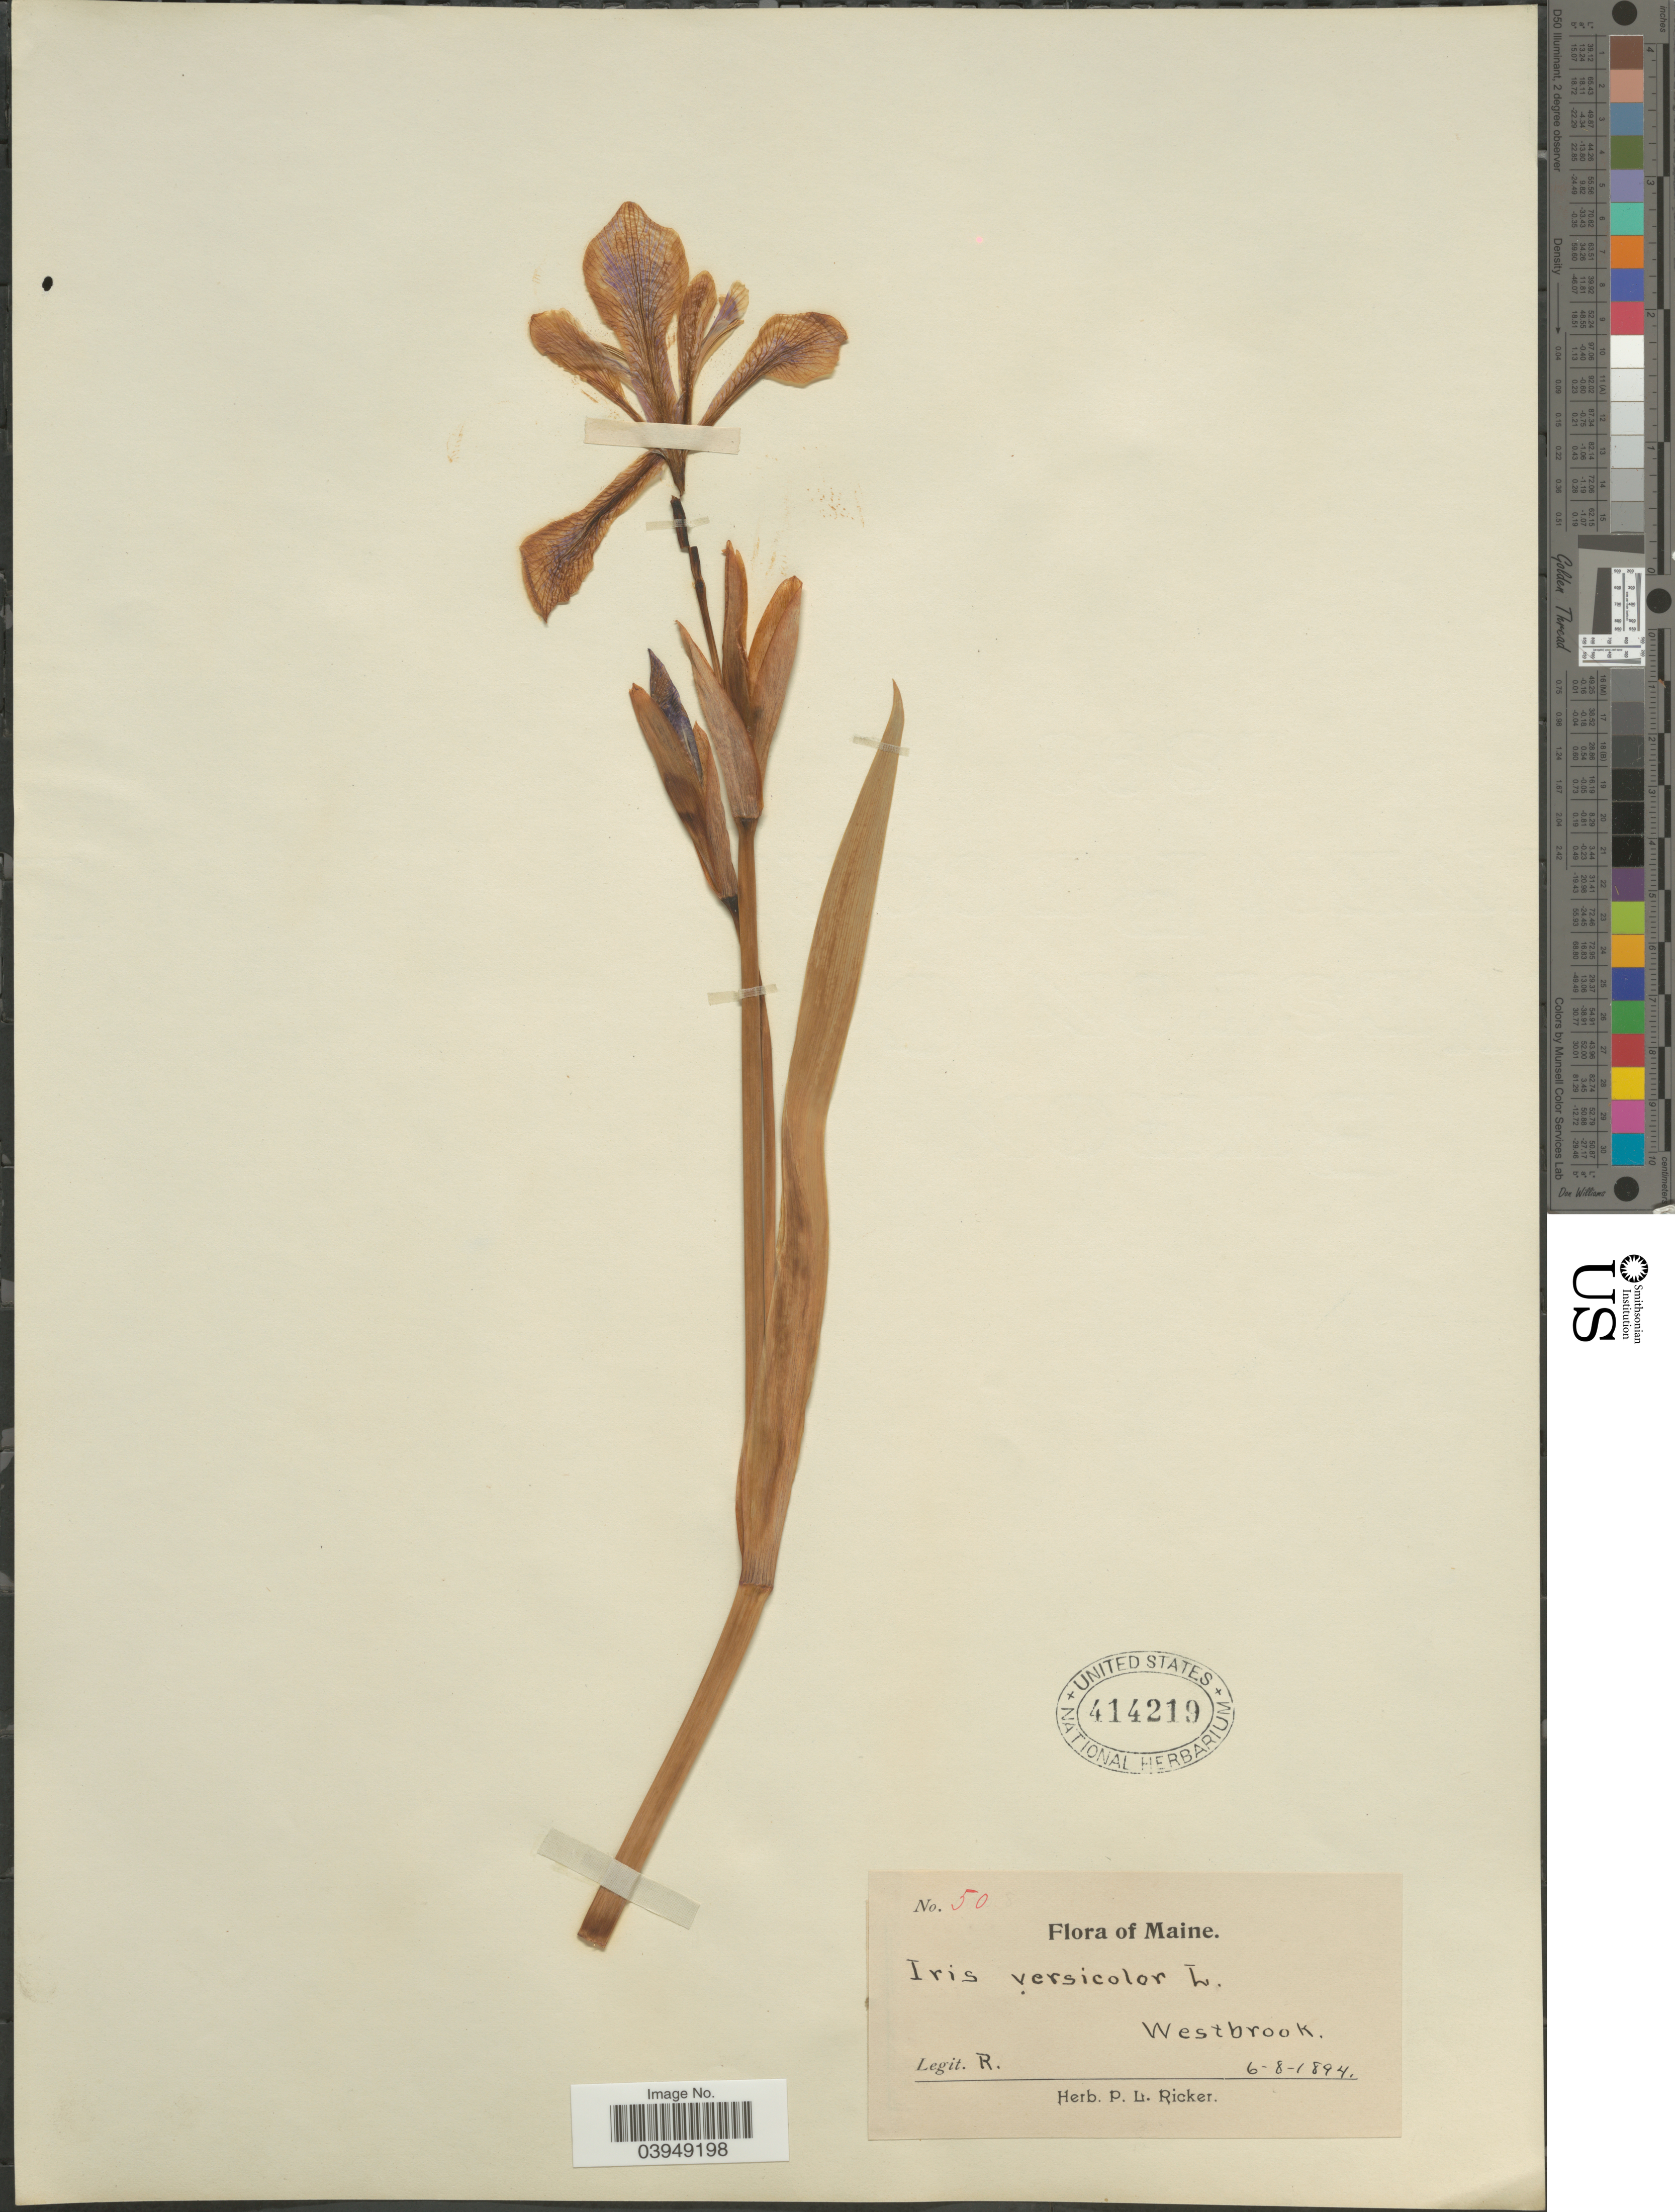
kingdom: Plantae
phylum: Tracheophyta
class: Liliopsida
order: Asparagales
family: Iridaceae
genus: Iris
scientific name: Iris versicolor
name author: L.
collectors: P. Ricker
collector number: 50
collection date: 1894-06-08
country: United States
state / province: Maine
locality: Westbrook.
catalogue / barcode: US 414219